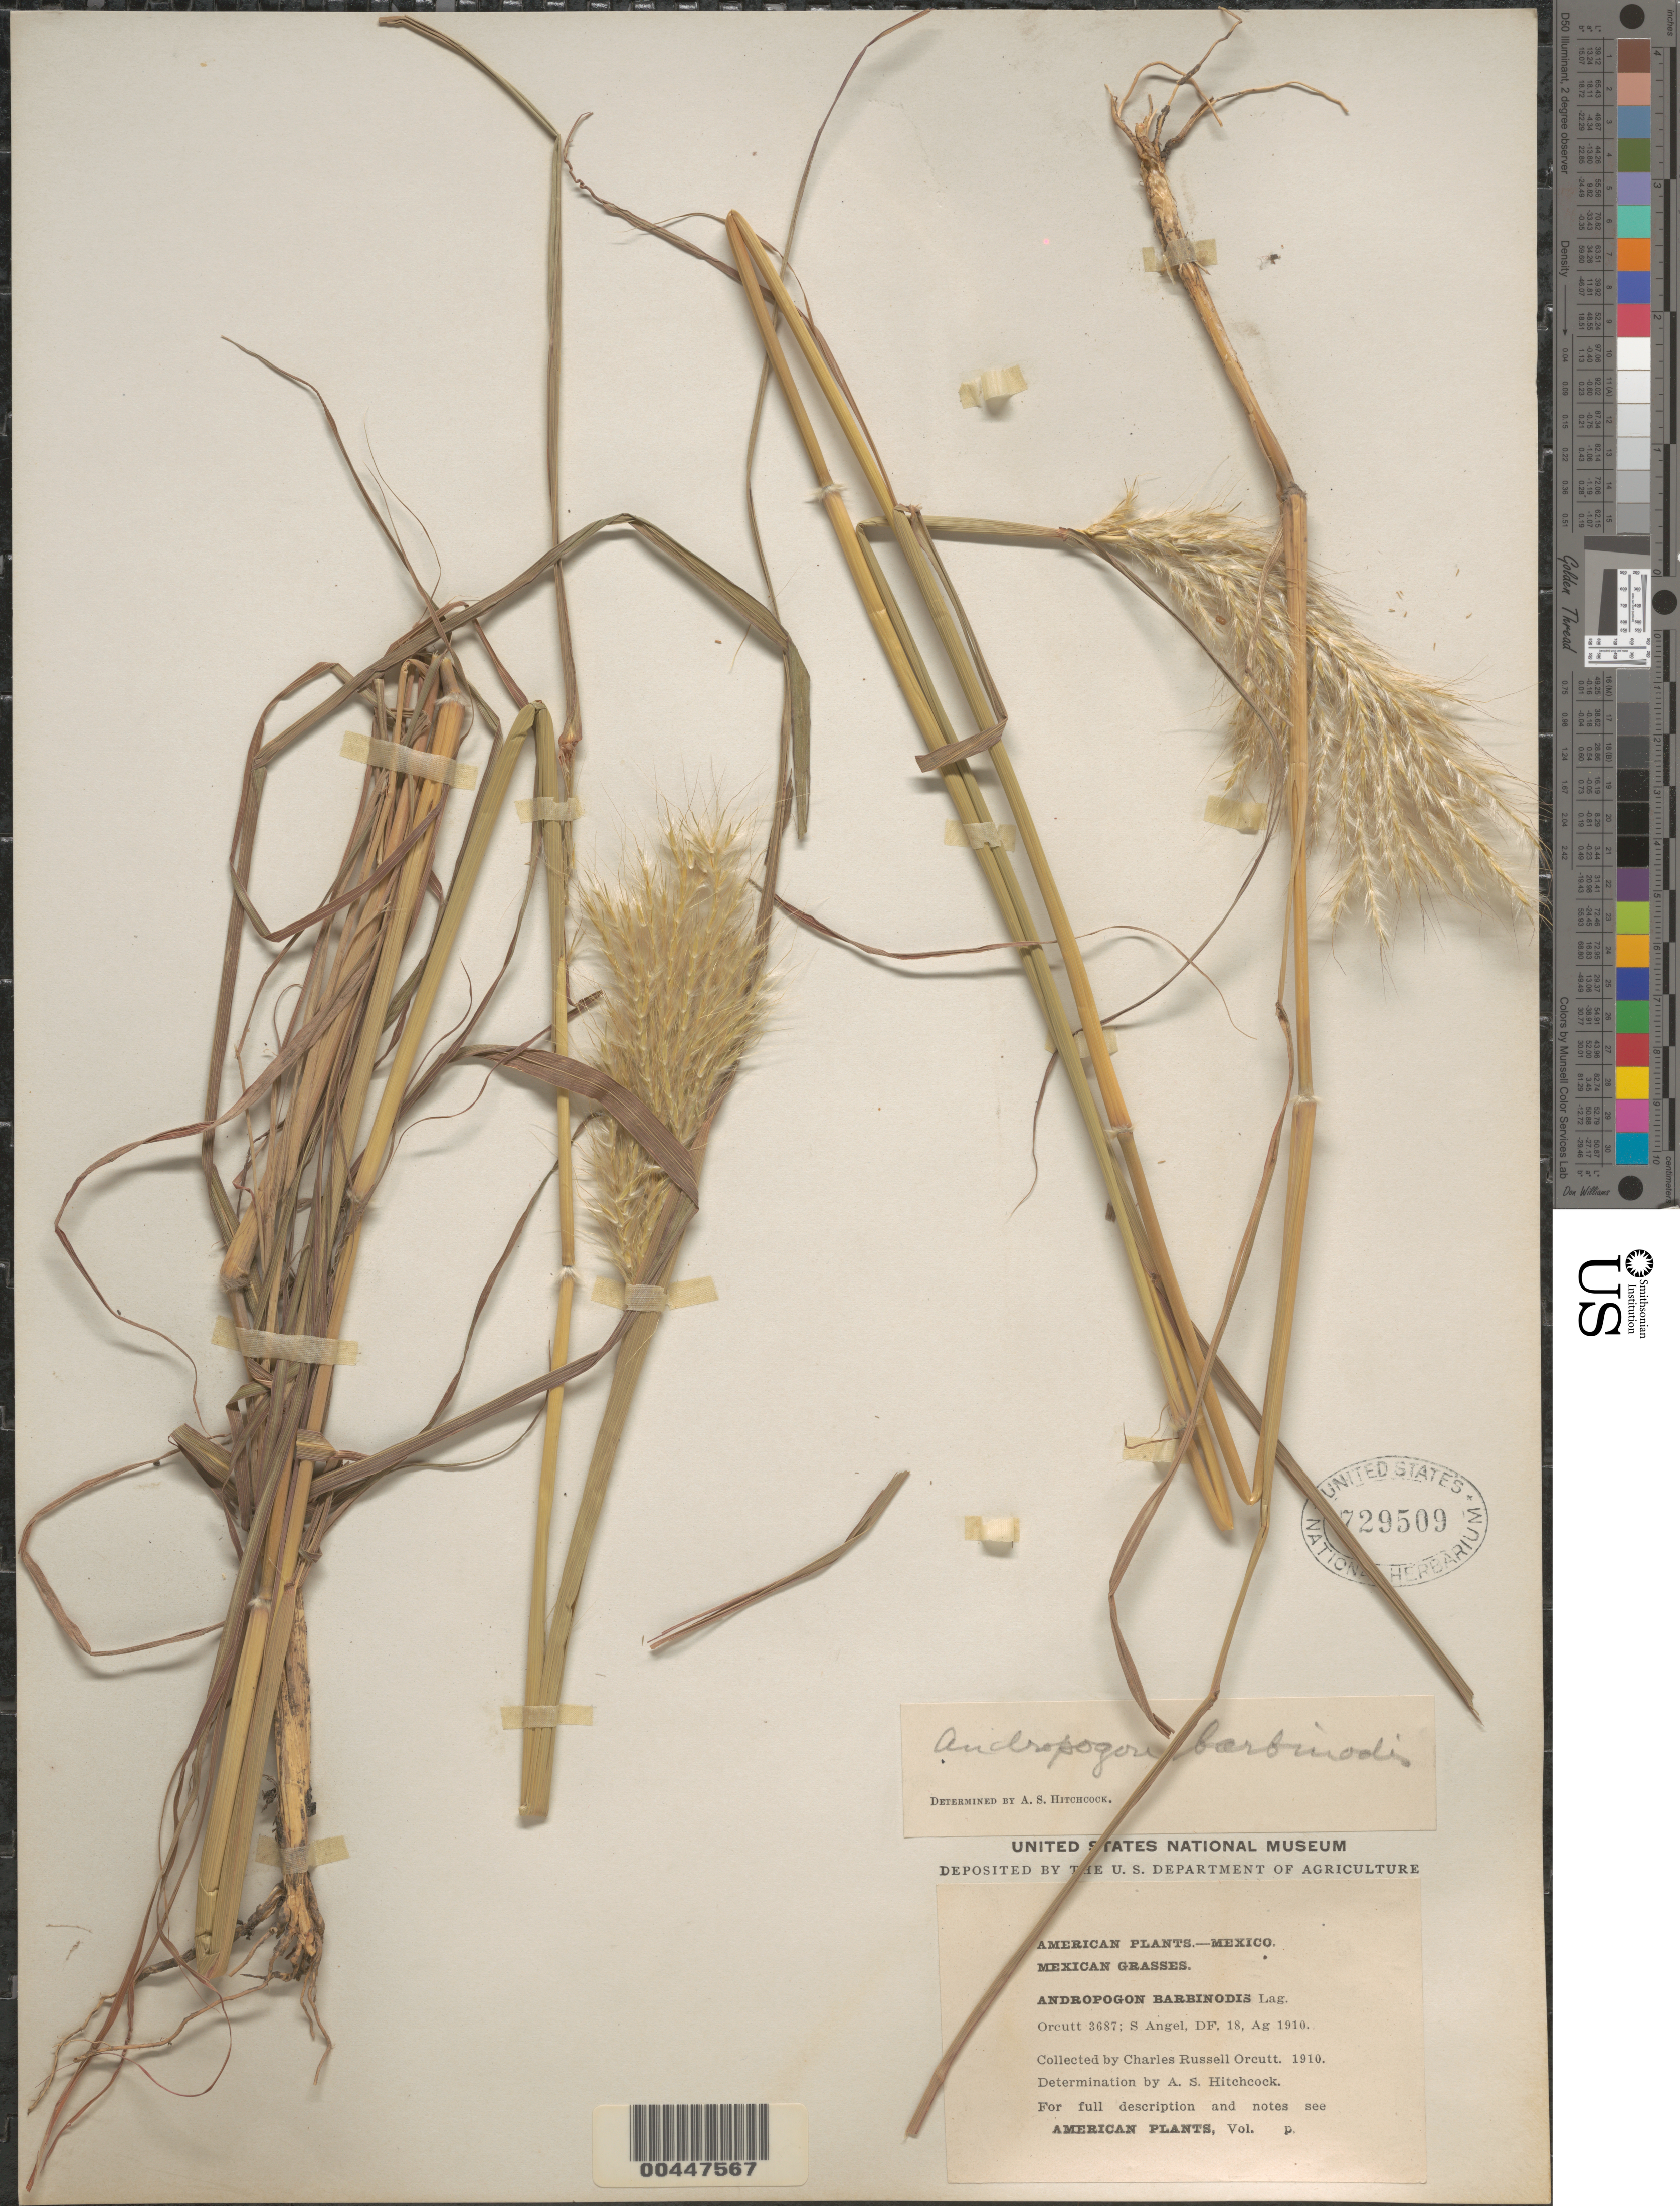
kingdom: Plantae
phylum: Tracheophyta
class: Liliopsida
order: Poales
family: Poaceae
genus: Andropogon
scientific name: Andropogon barbinodis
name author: Lag.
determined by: Hitchcock, Albert S.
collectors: C. R. Orcutt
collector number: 3687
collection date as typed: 18 Aug 1910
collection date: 1910-08-18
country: Mexico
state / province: Distrito Federal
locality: San Angel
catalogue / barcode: US 729509